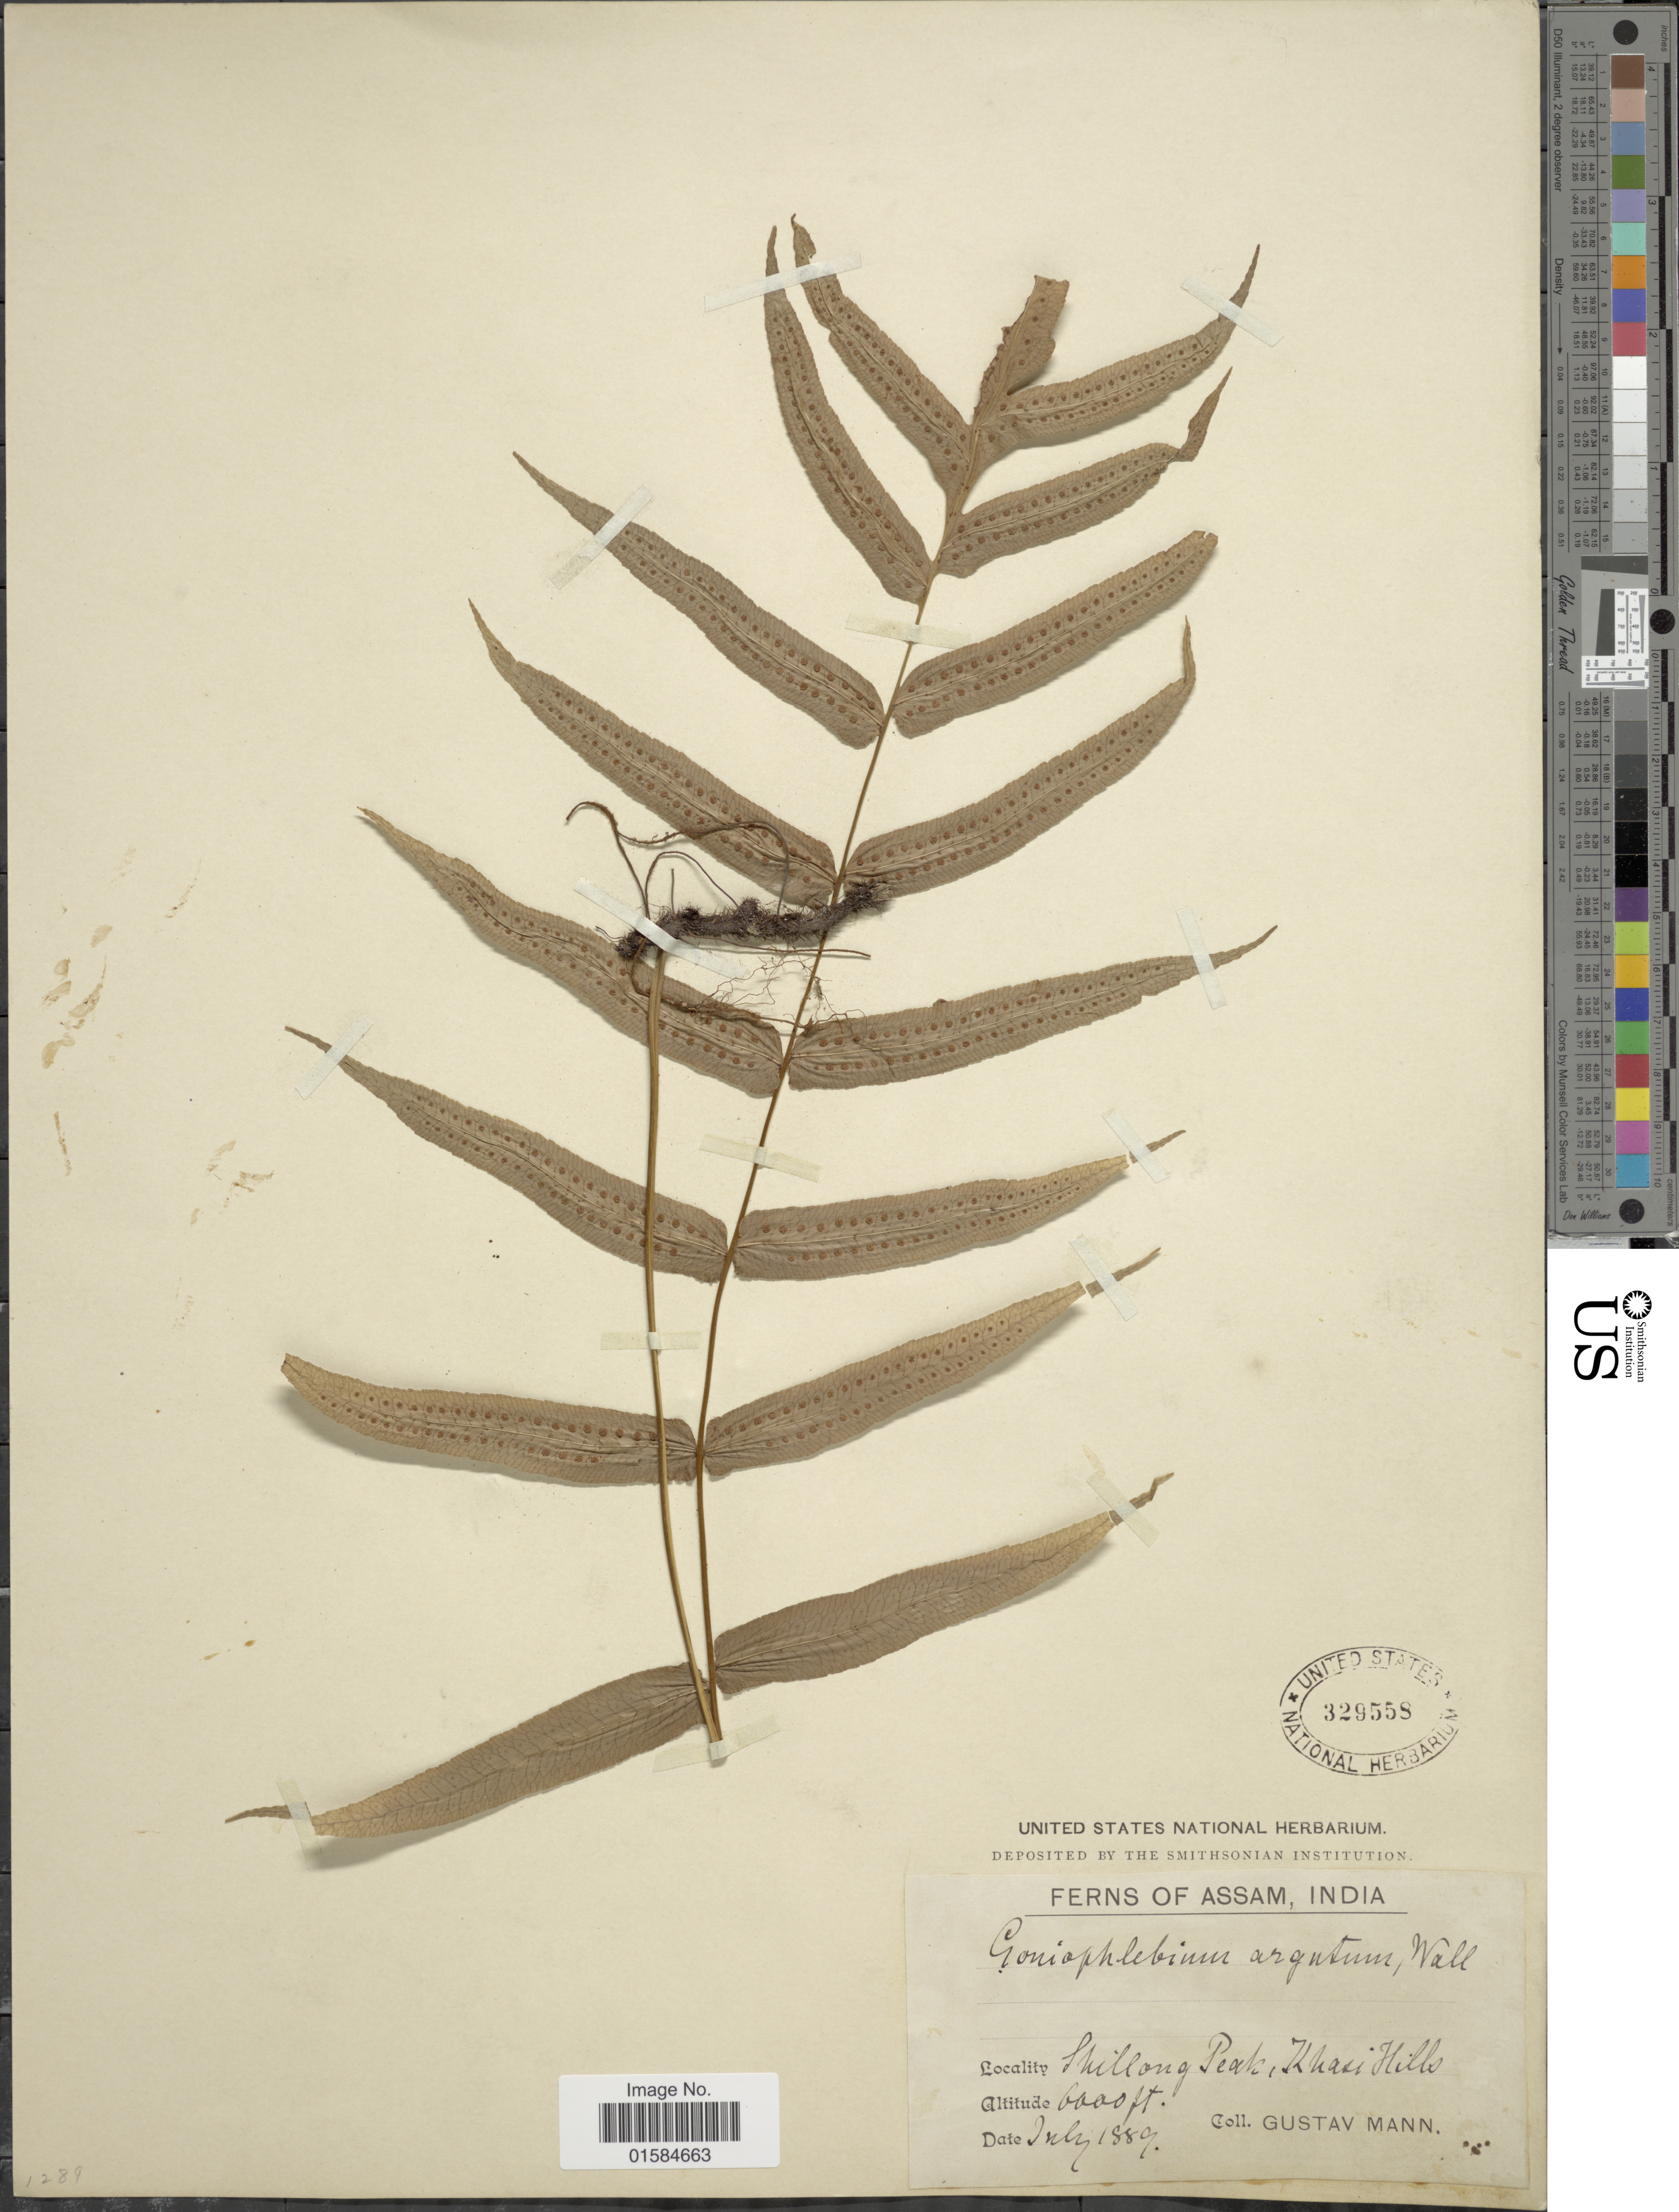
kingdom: Plantae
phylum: Tracheophyta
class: Polypodiopsida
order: Polypodiales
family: Polypodiaceae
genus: Goniophlebium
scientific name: Goniophlebium mengtzeense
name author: (Christ) Rödl-Linder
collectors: G. Mann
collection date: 1889-07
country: India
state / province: Meghalaya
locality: Shillong Peak, Khasi Hills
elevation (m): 1829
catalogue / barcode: US 329558